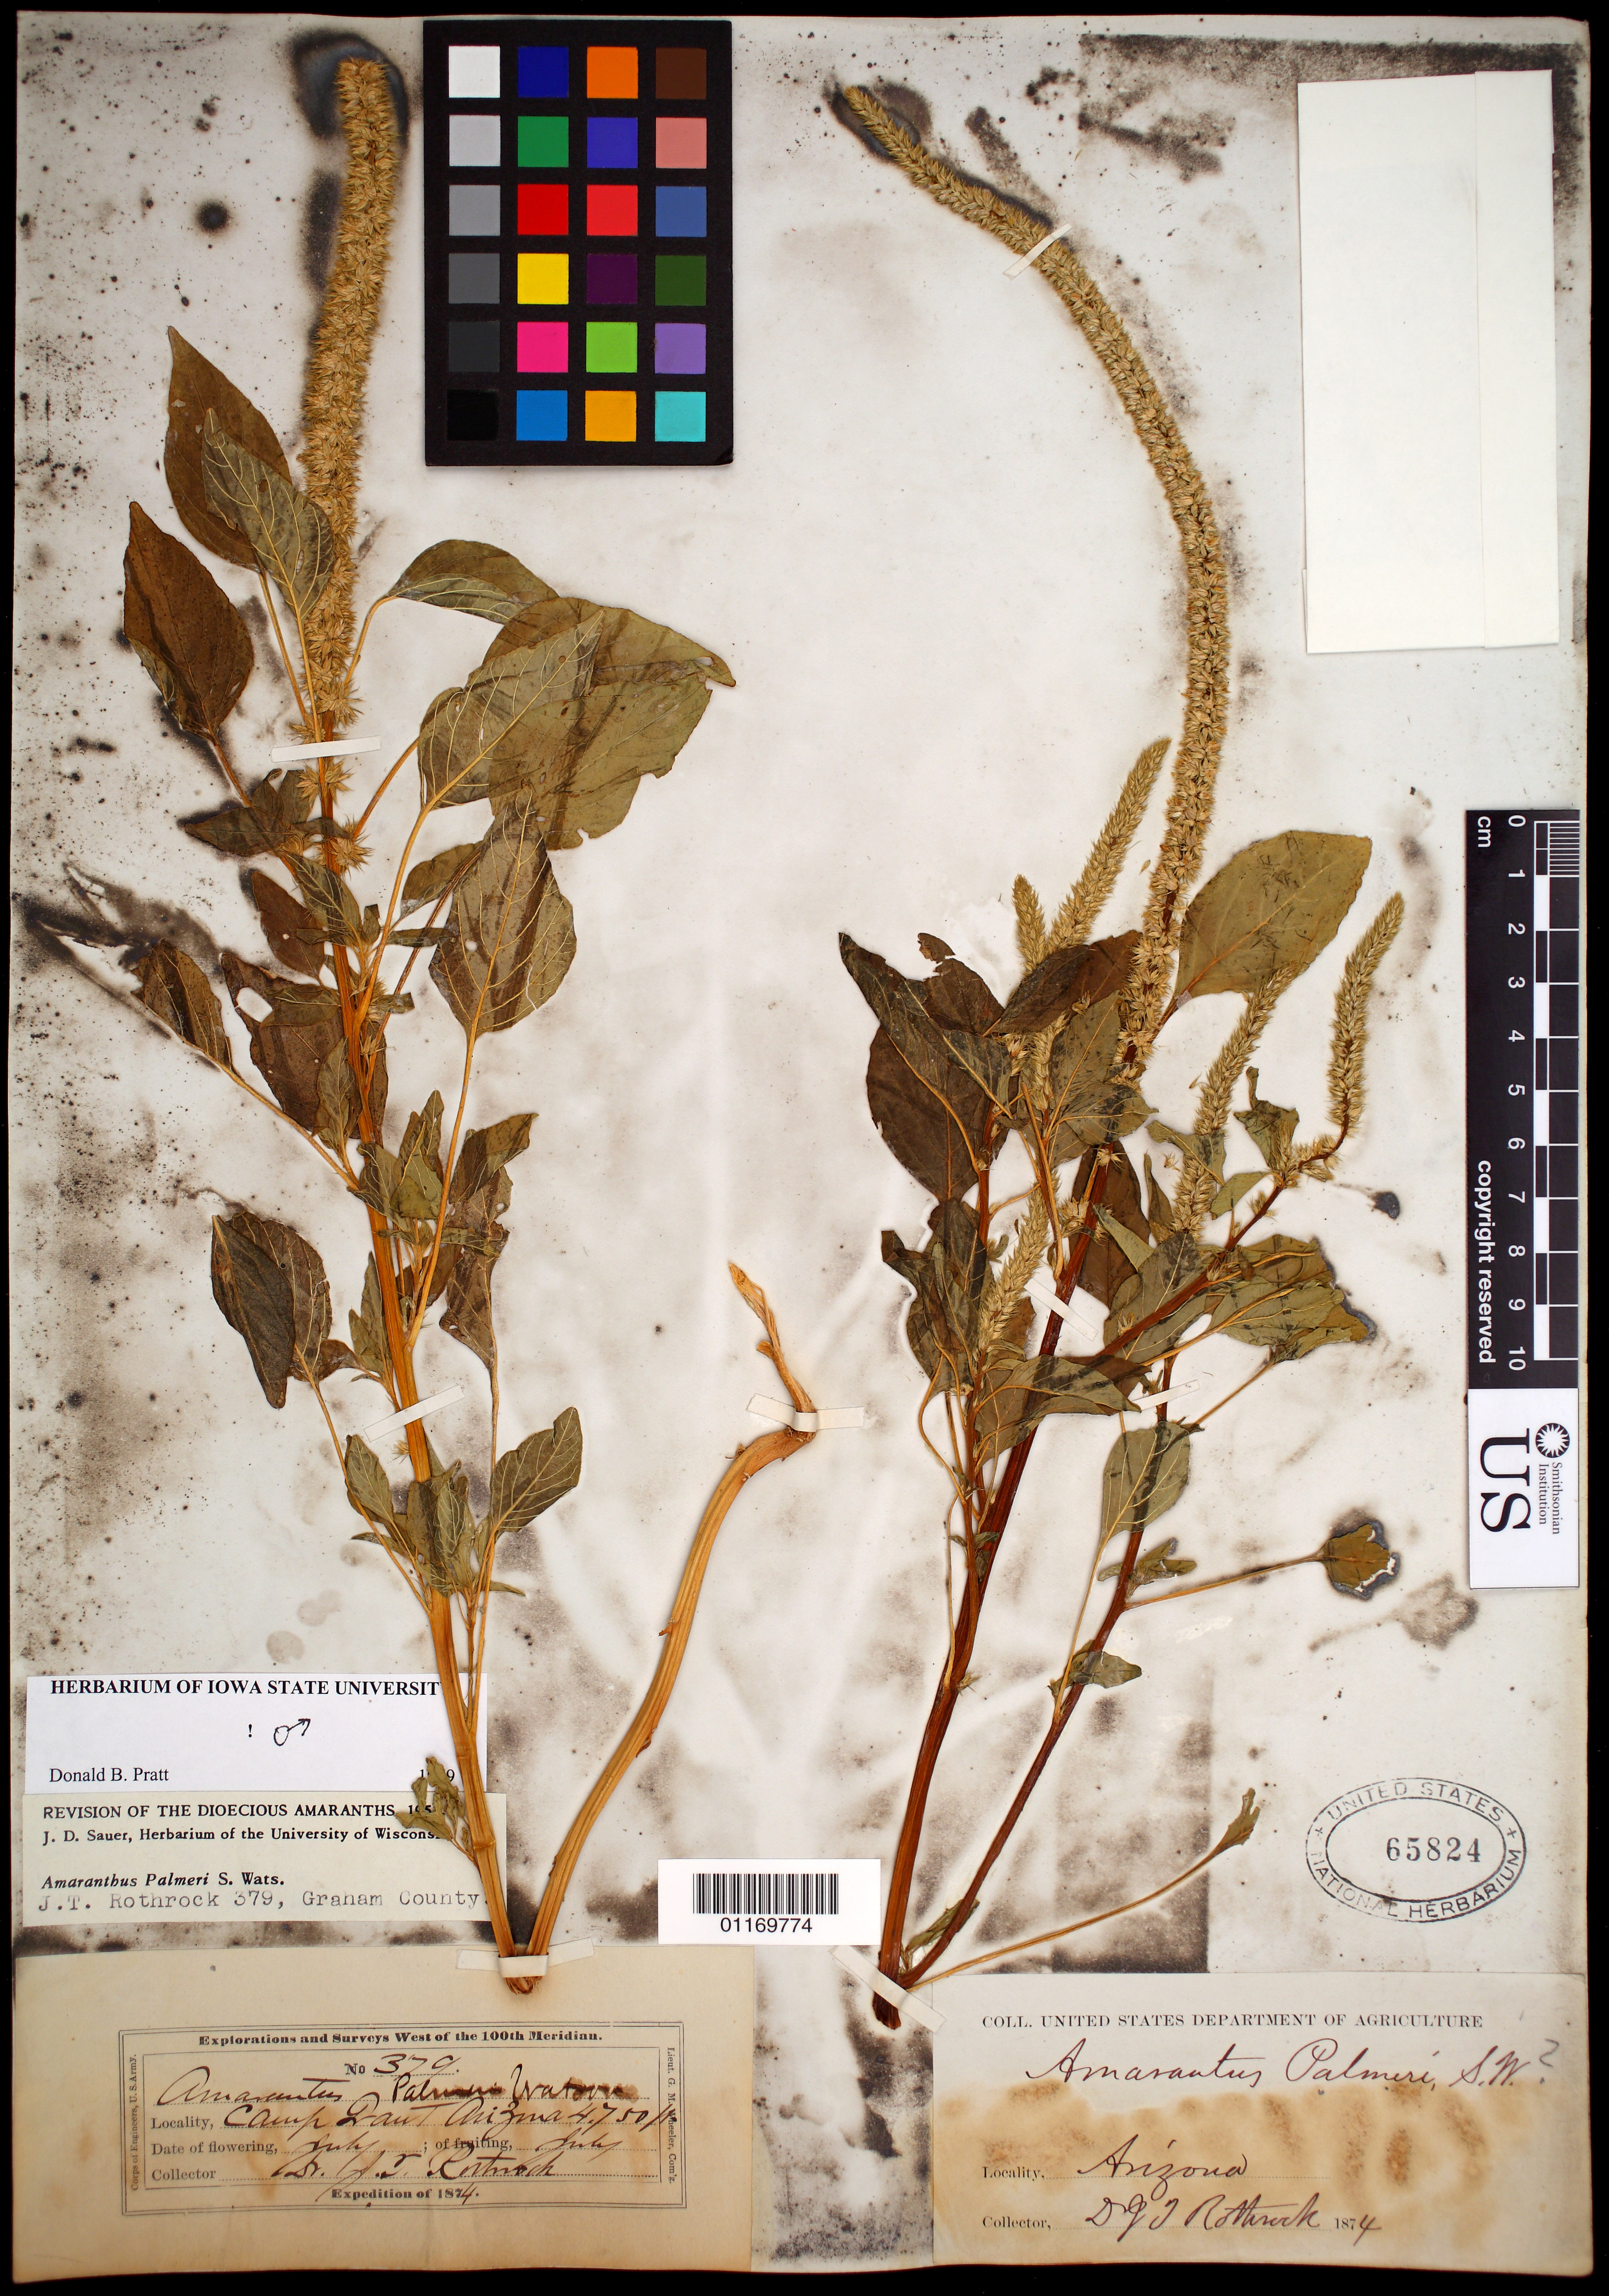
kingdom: Plantae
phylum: Tracheophyta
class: Magnoliopsida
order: Caryophyllales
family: Amaranthaceae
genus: Amaranthus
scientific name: Amaranthus palmeri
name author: S. Watson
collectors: J. T. Rothrock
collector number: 379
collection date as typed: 1874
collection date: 1874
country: United States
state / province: Arizona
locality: Camp Grant.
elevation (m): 1448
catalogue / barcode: US 65824